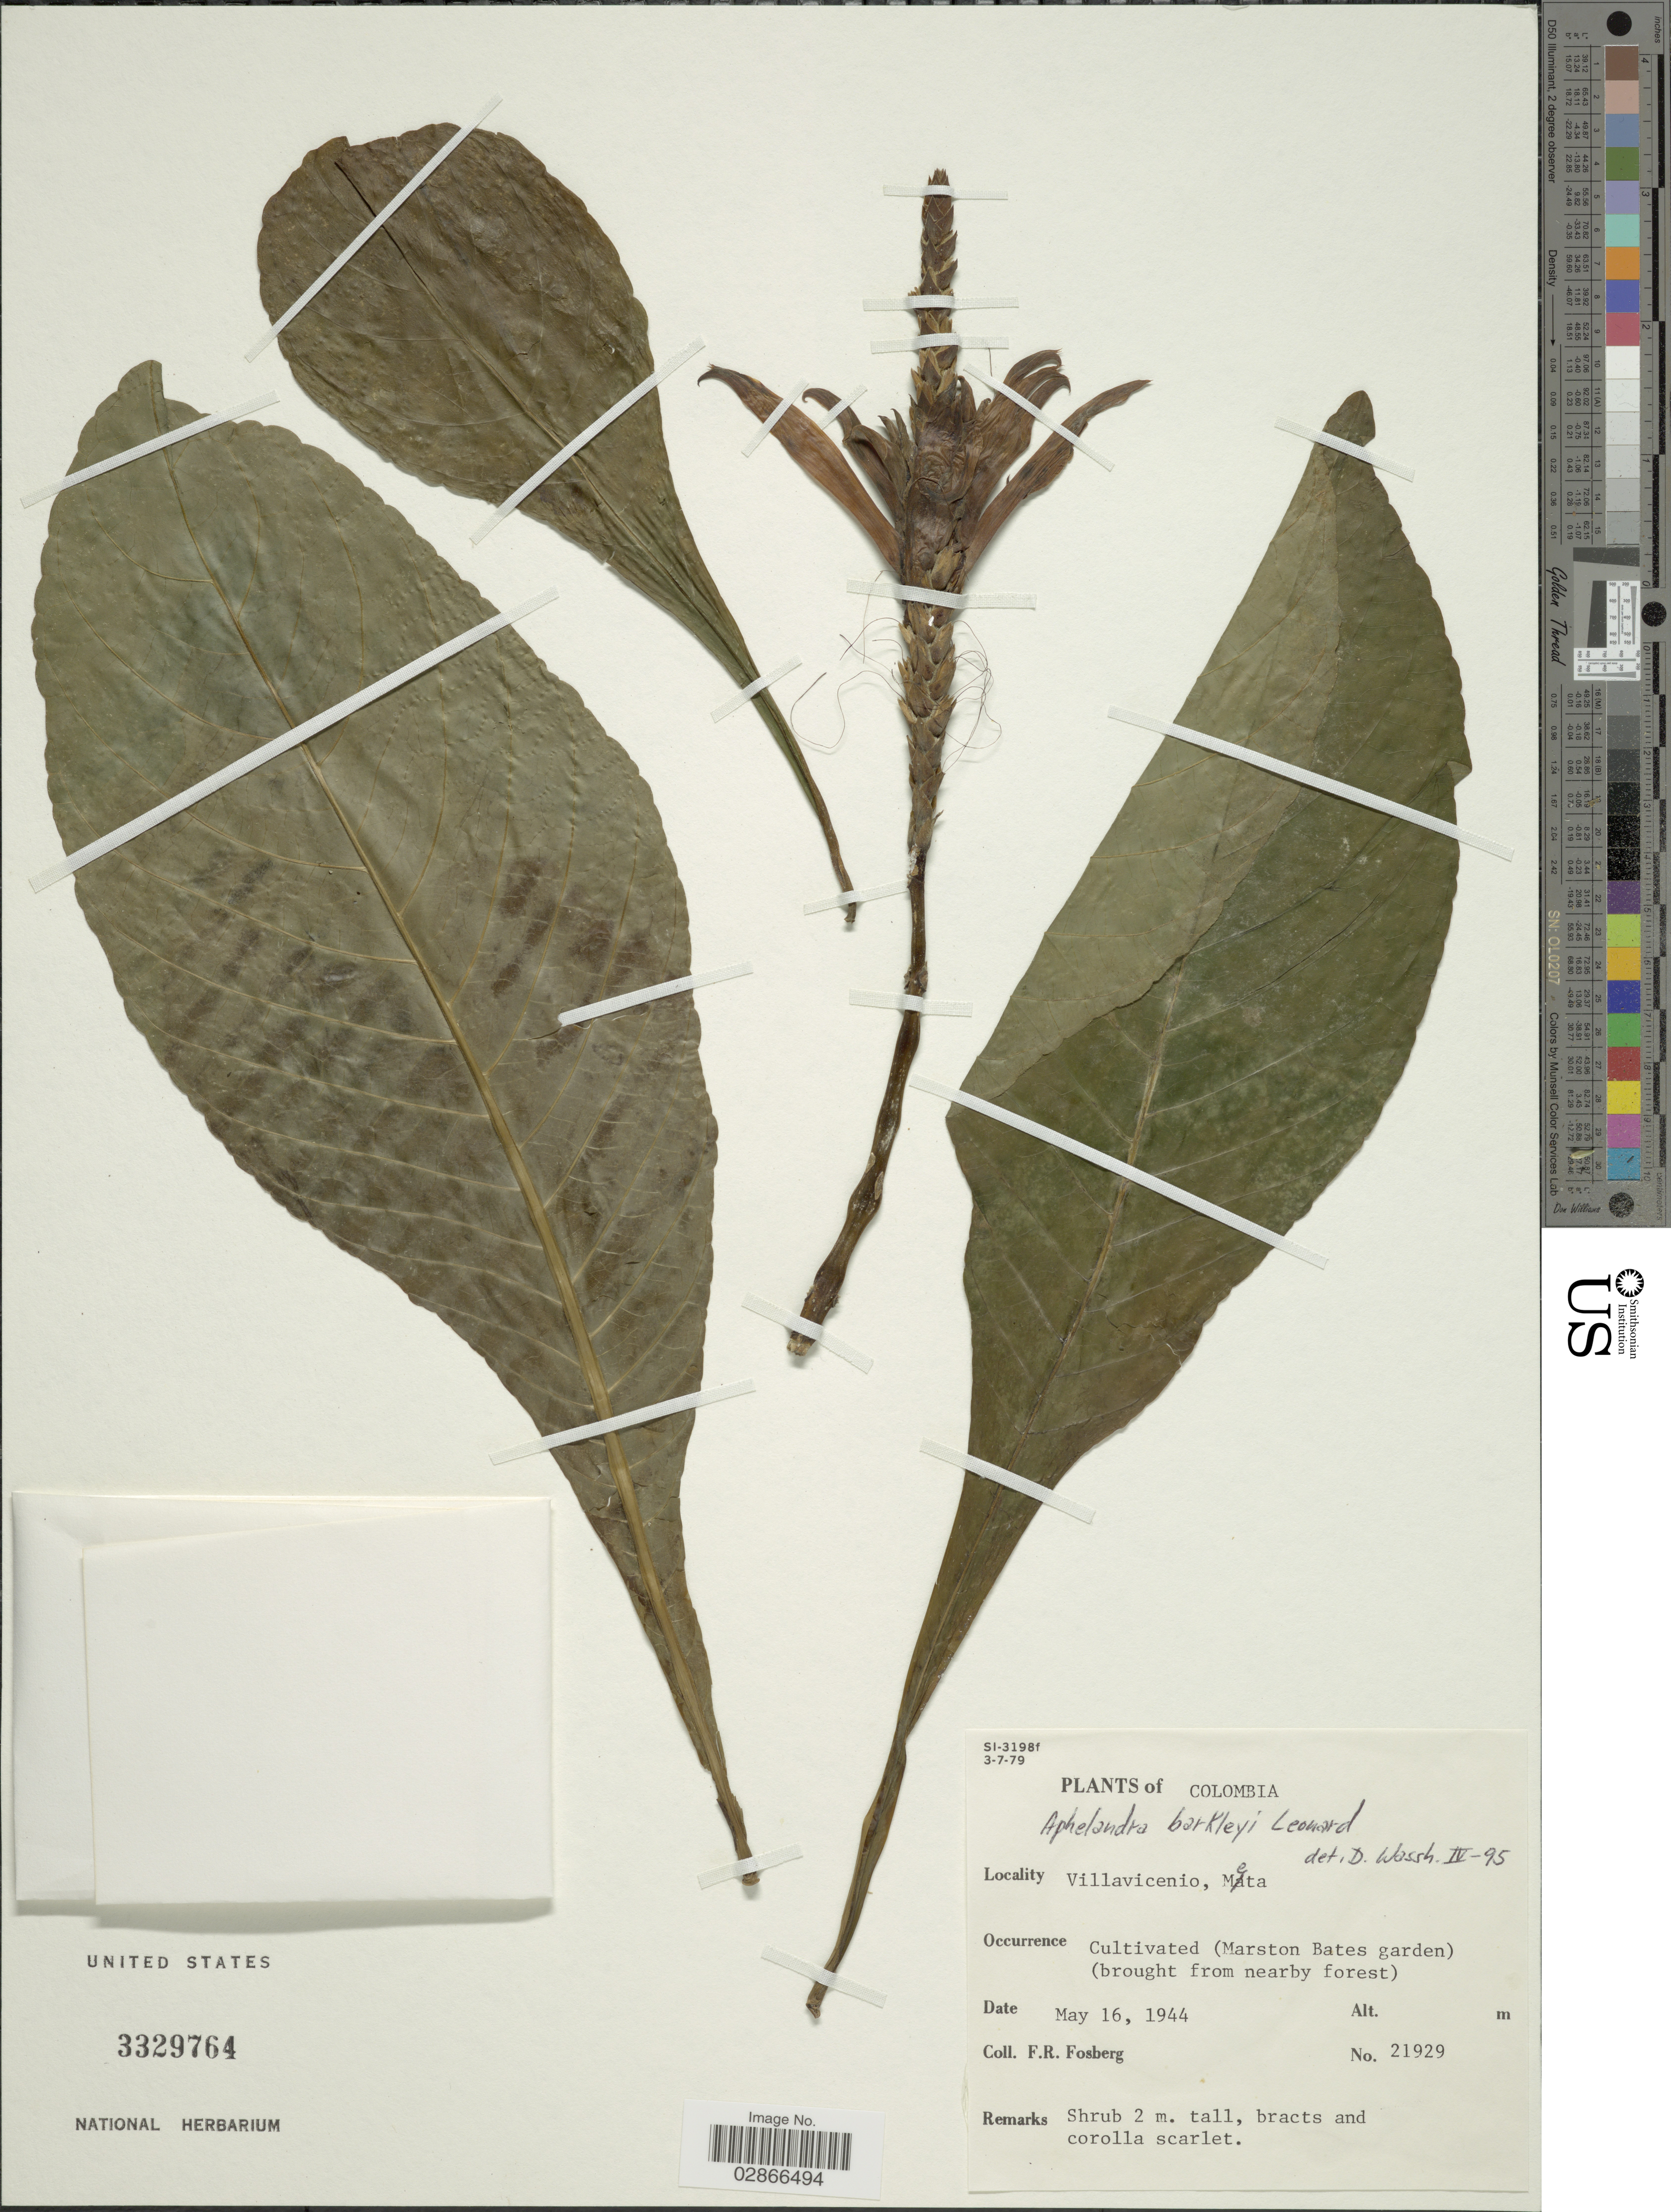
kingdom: Plantae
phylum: Tracheophyta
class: Magnoliopsida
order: Lamiales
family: Acanthaceae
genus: Aphelandra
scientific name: Aphelandra barkleyi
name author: Leonard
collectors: F. R. Fosberg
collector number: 21929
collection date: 1944-05-16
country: Colombia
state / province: Meta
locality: Villavicencio (Marston Bates garden).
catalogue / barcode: US 3329764